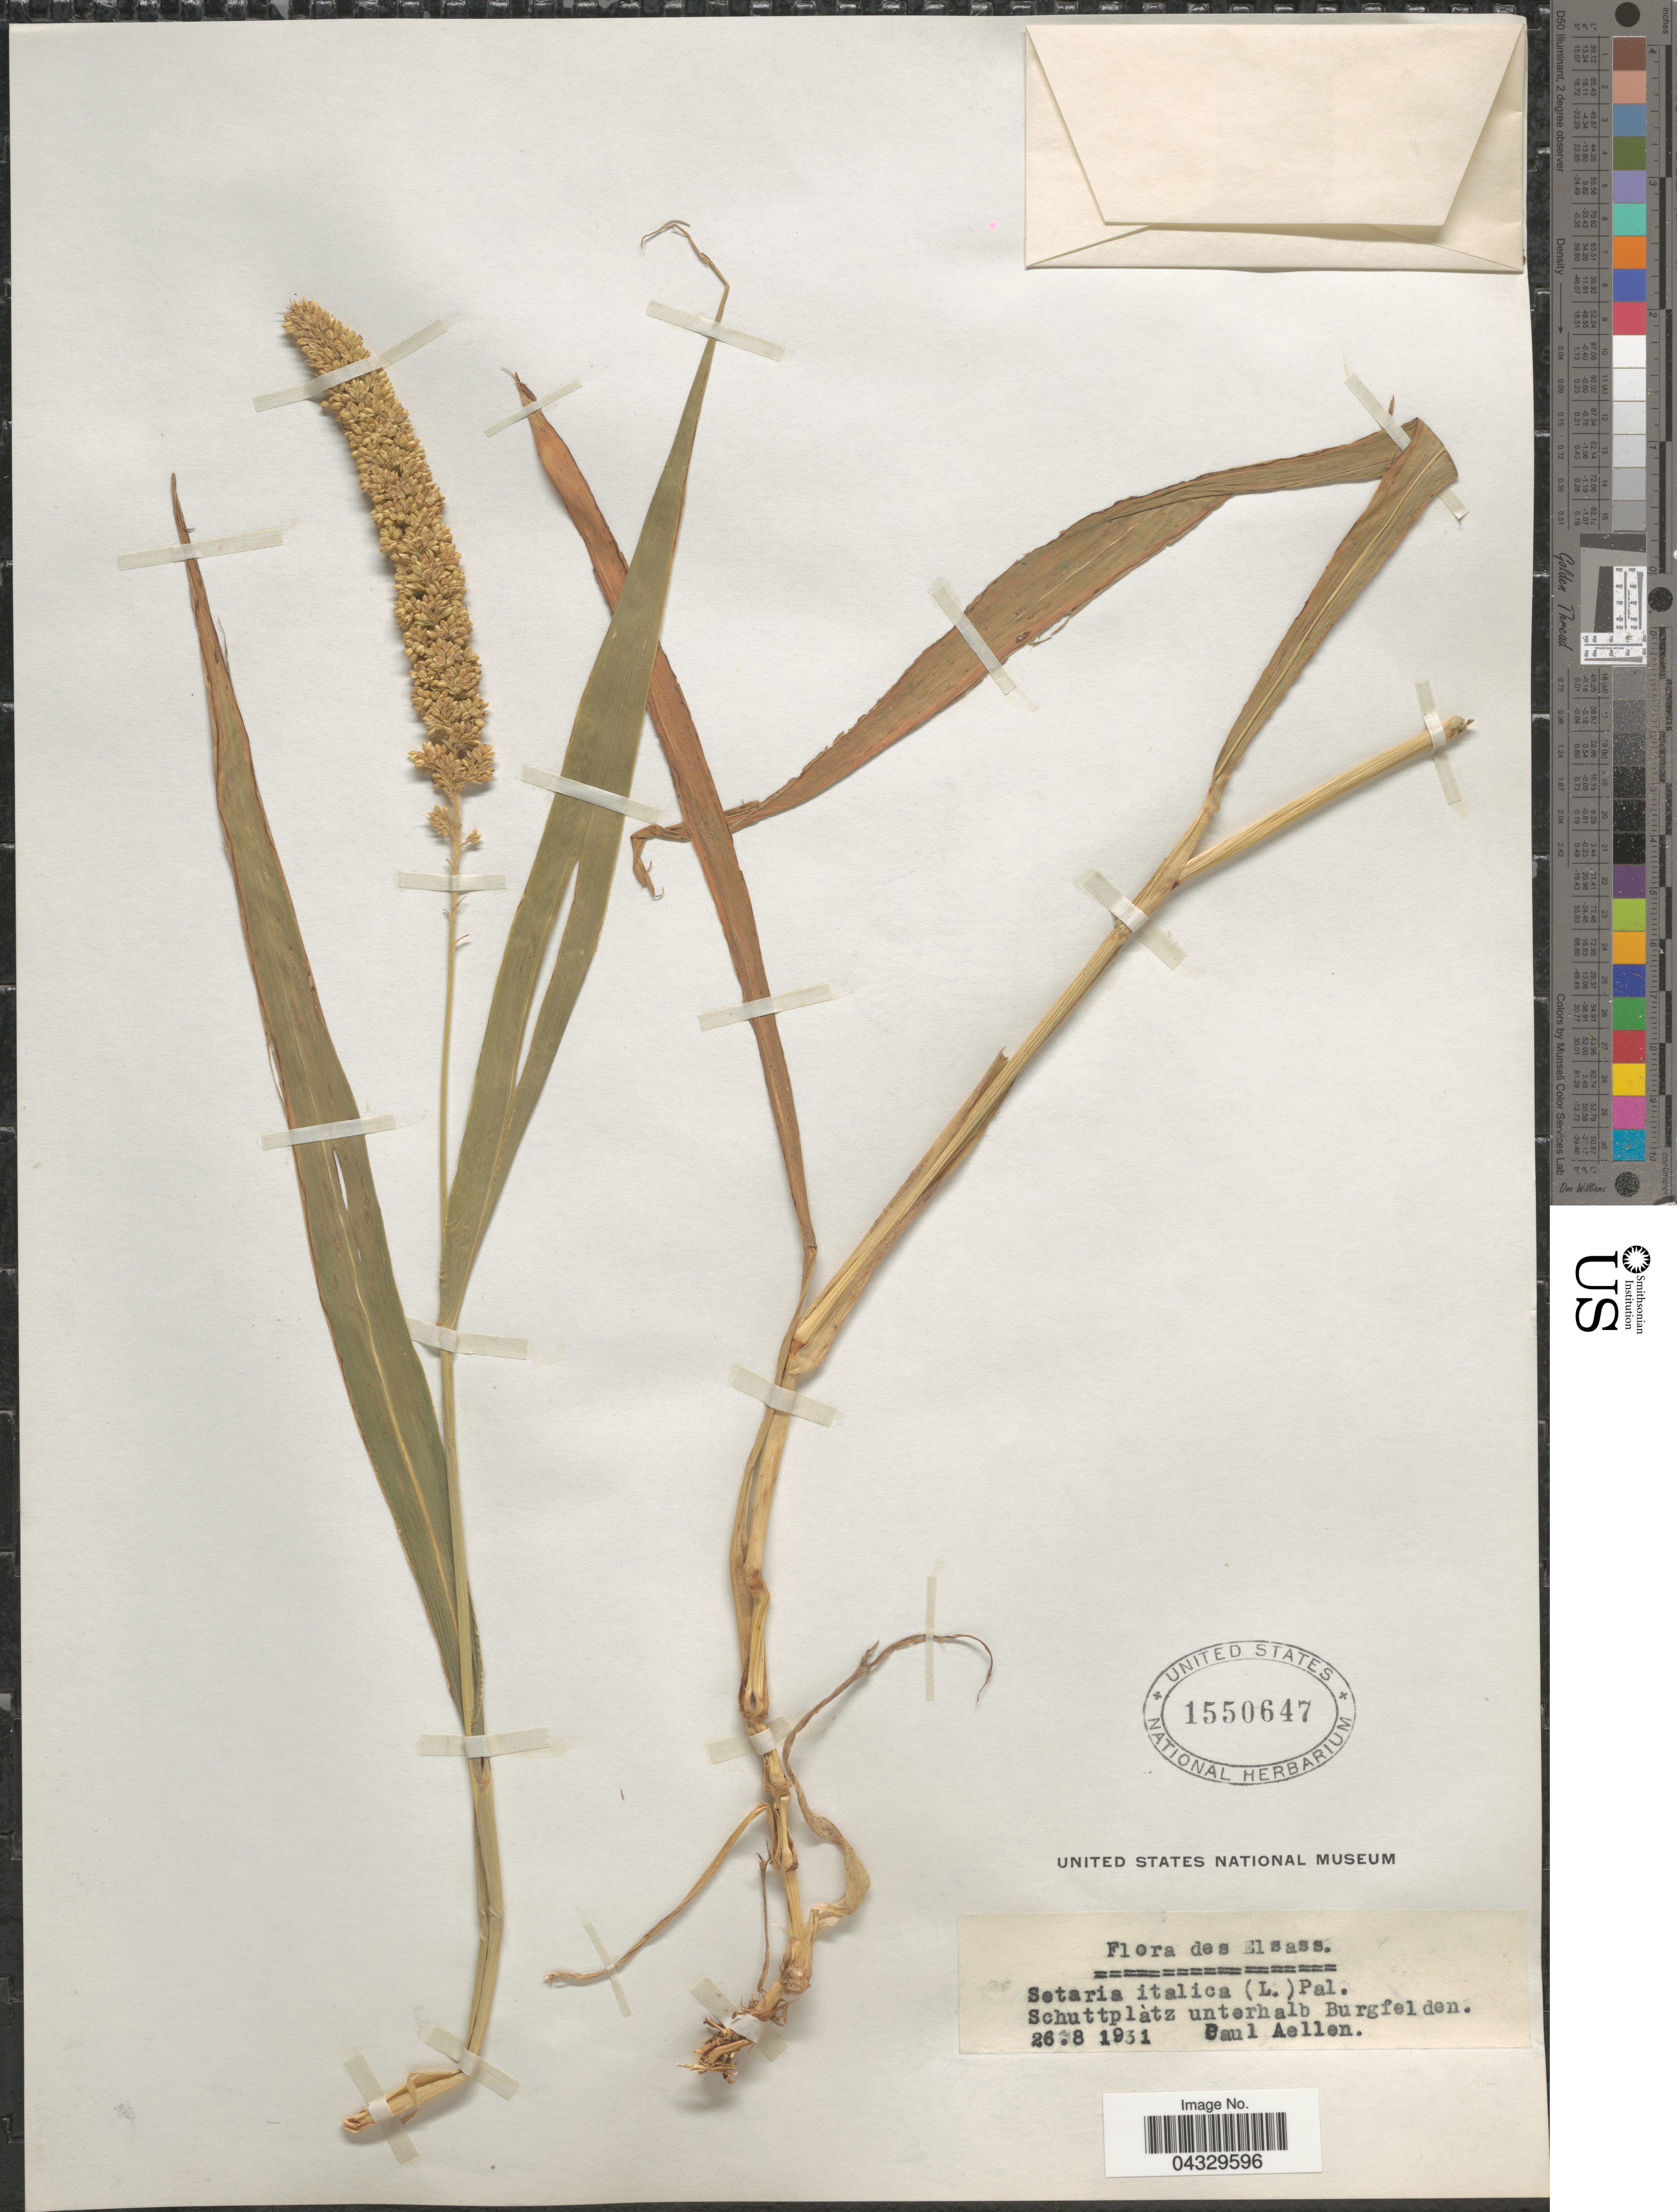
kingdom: Plantae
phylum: Tracheophyta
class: Liliopsida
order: Poales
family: Poaceae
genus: Setaria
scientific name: Setaria italica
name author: (L.) P. Beauv.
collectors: P. Aellen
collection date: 1931-08-26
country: France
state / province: Grand Est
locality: Elsass. Schuttplàtz unterhalb Burgfelden.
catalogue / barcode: US 1550647